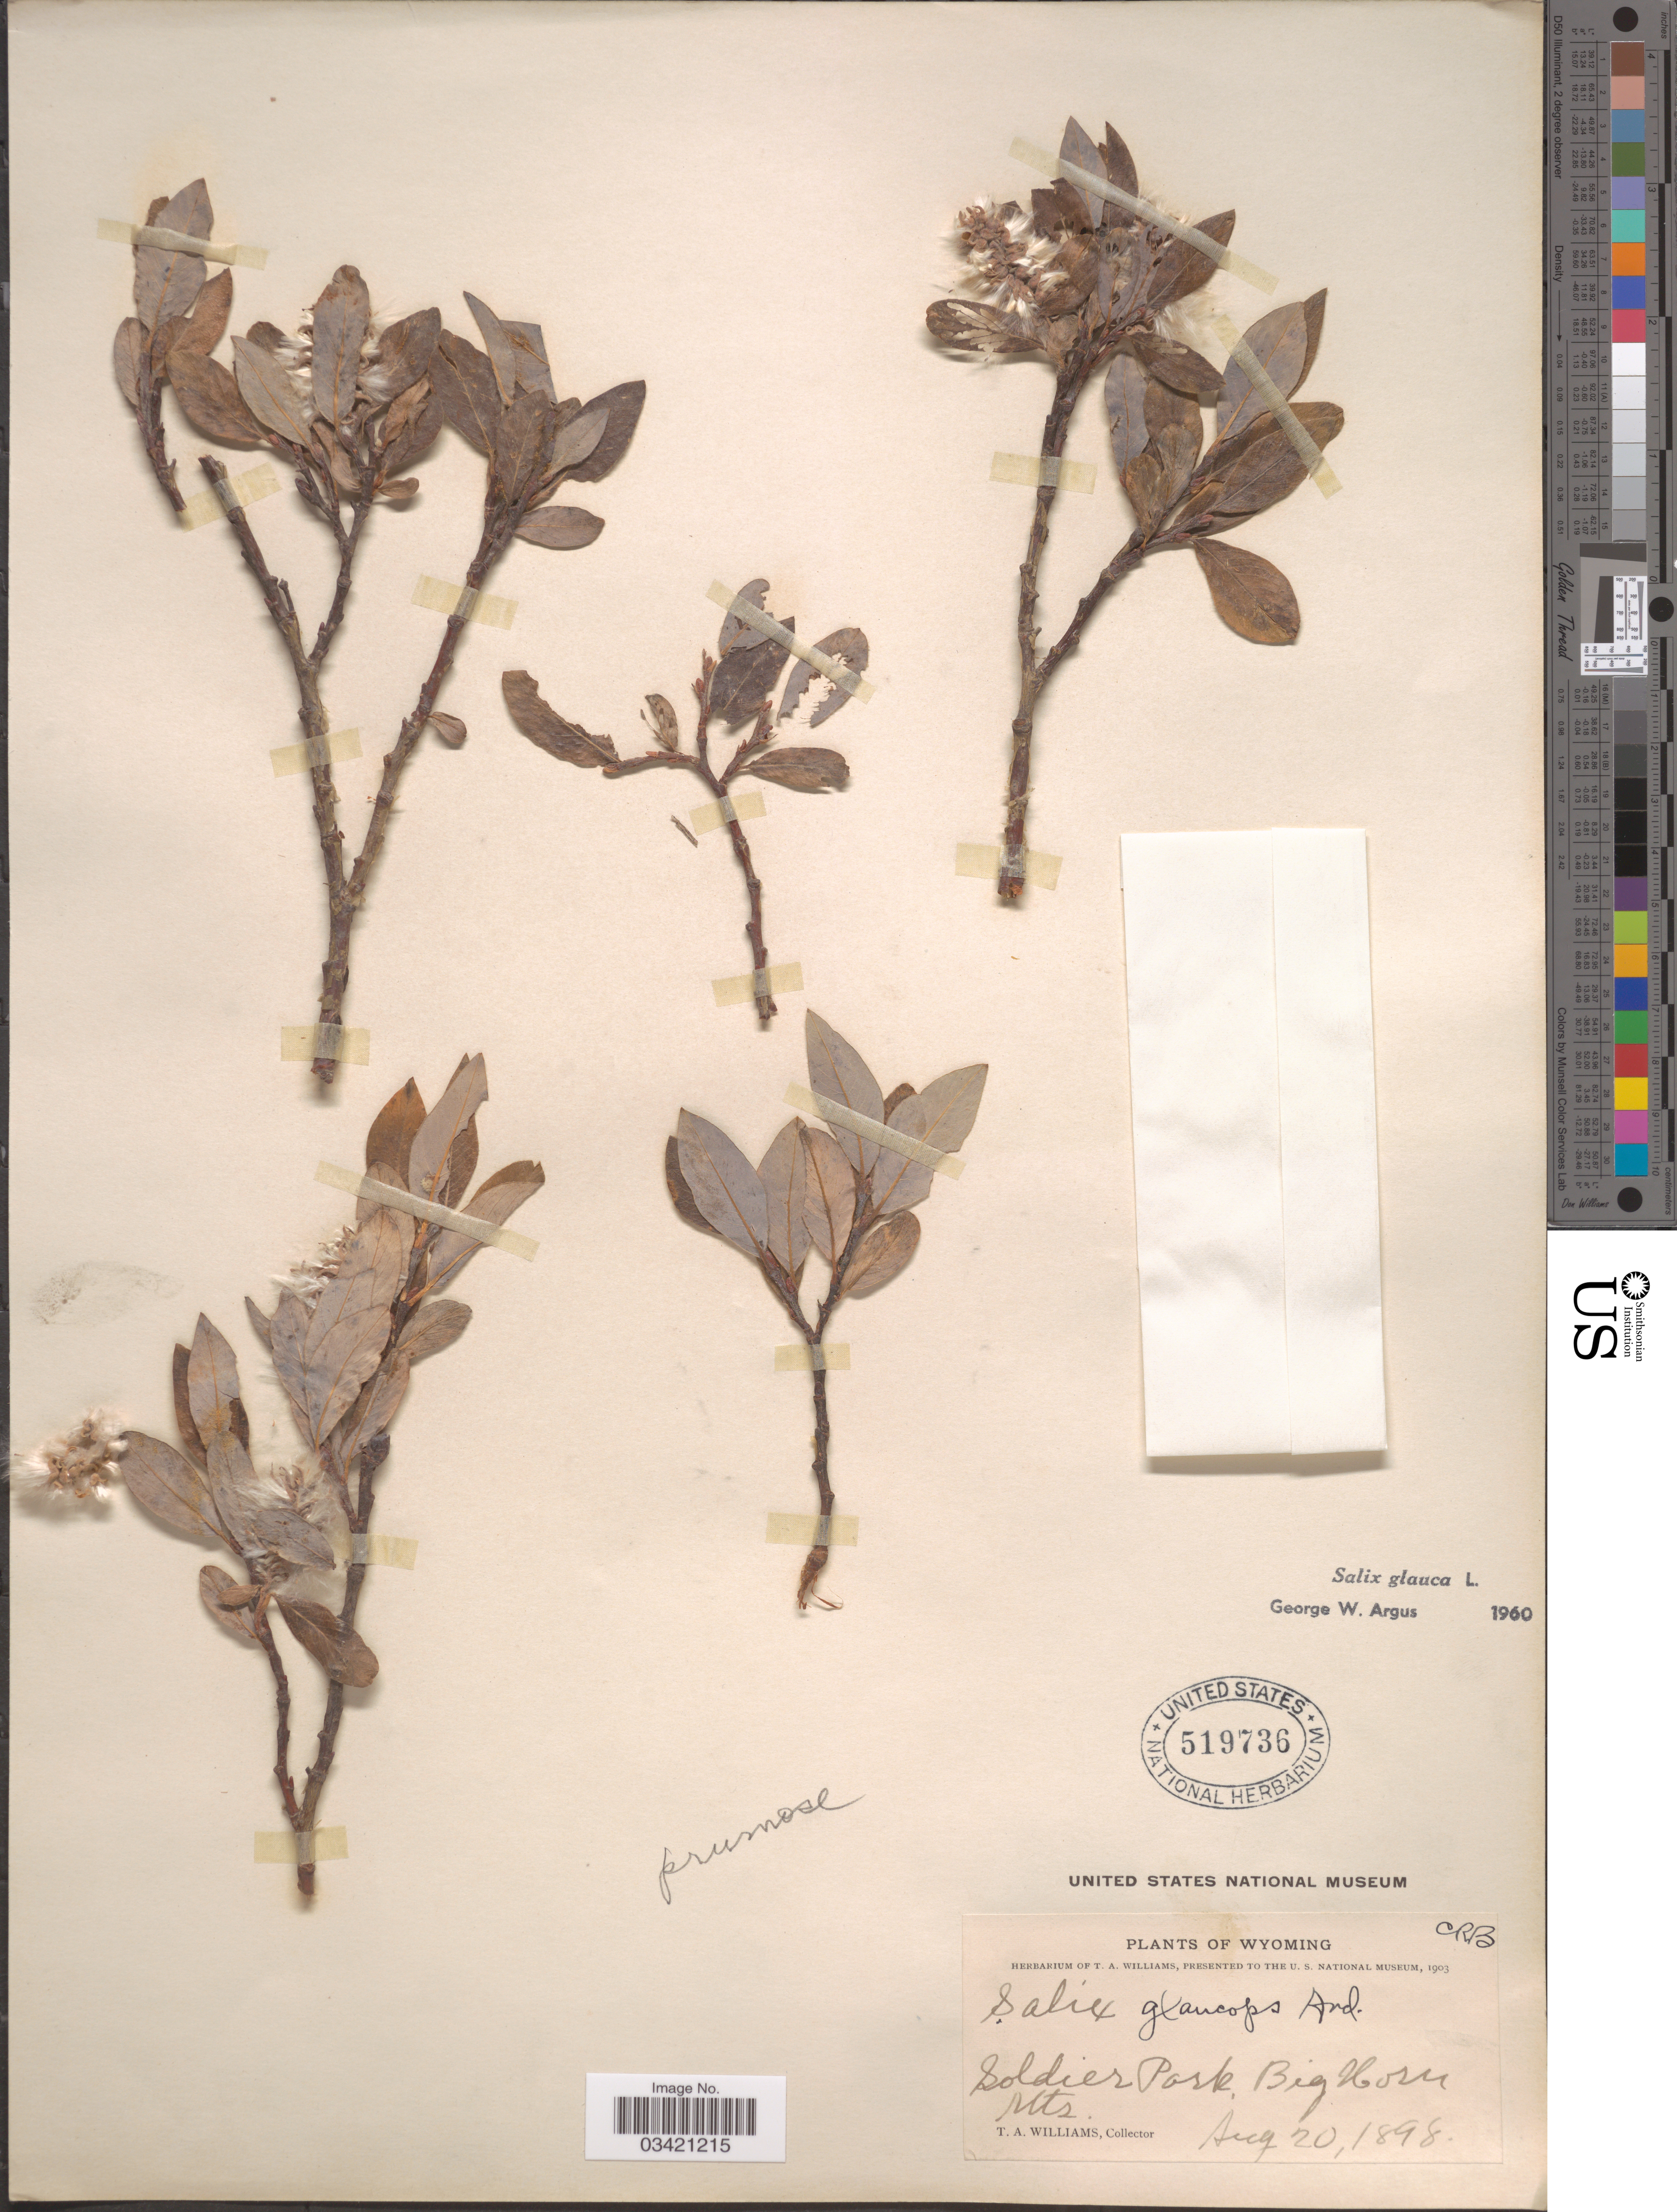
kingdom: Plantae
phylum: Tracheophyta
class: Magnoliopsida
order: Malpighiales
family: Salicaceae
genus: Salix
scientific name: Salix glauca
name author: L.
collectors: T. Williams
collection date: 1898-08-20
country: United States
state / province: Wyoming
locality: Soldier Park, Big Horn Mts.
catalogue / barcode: US 519736